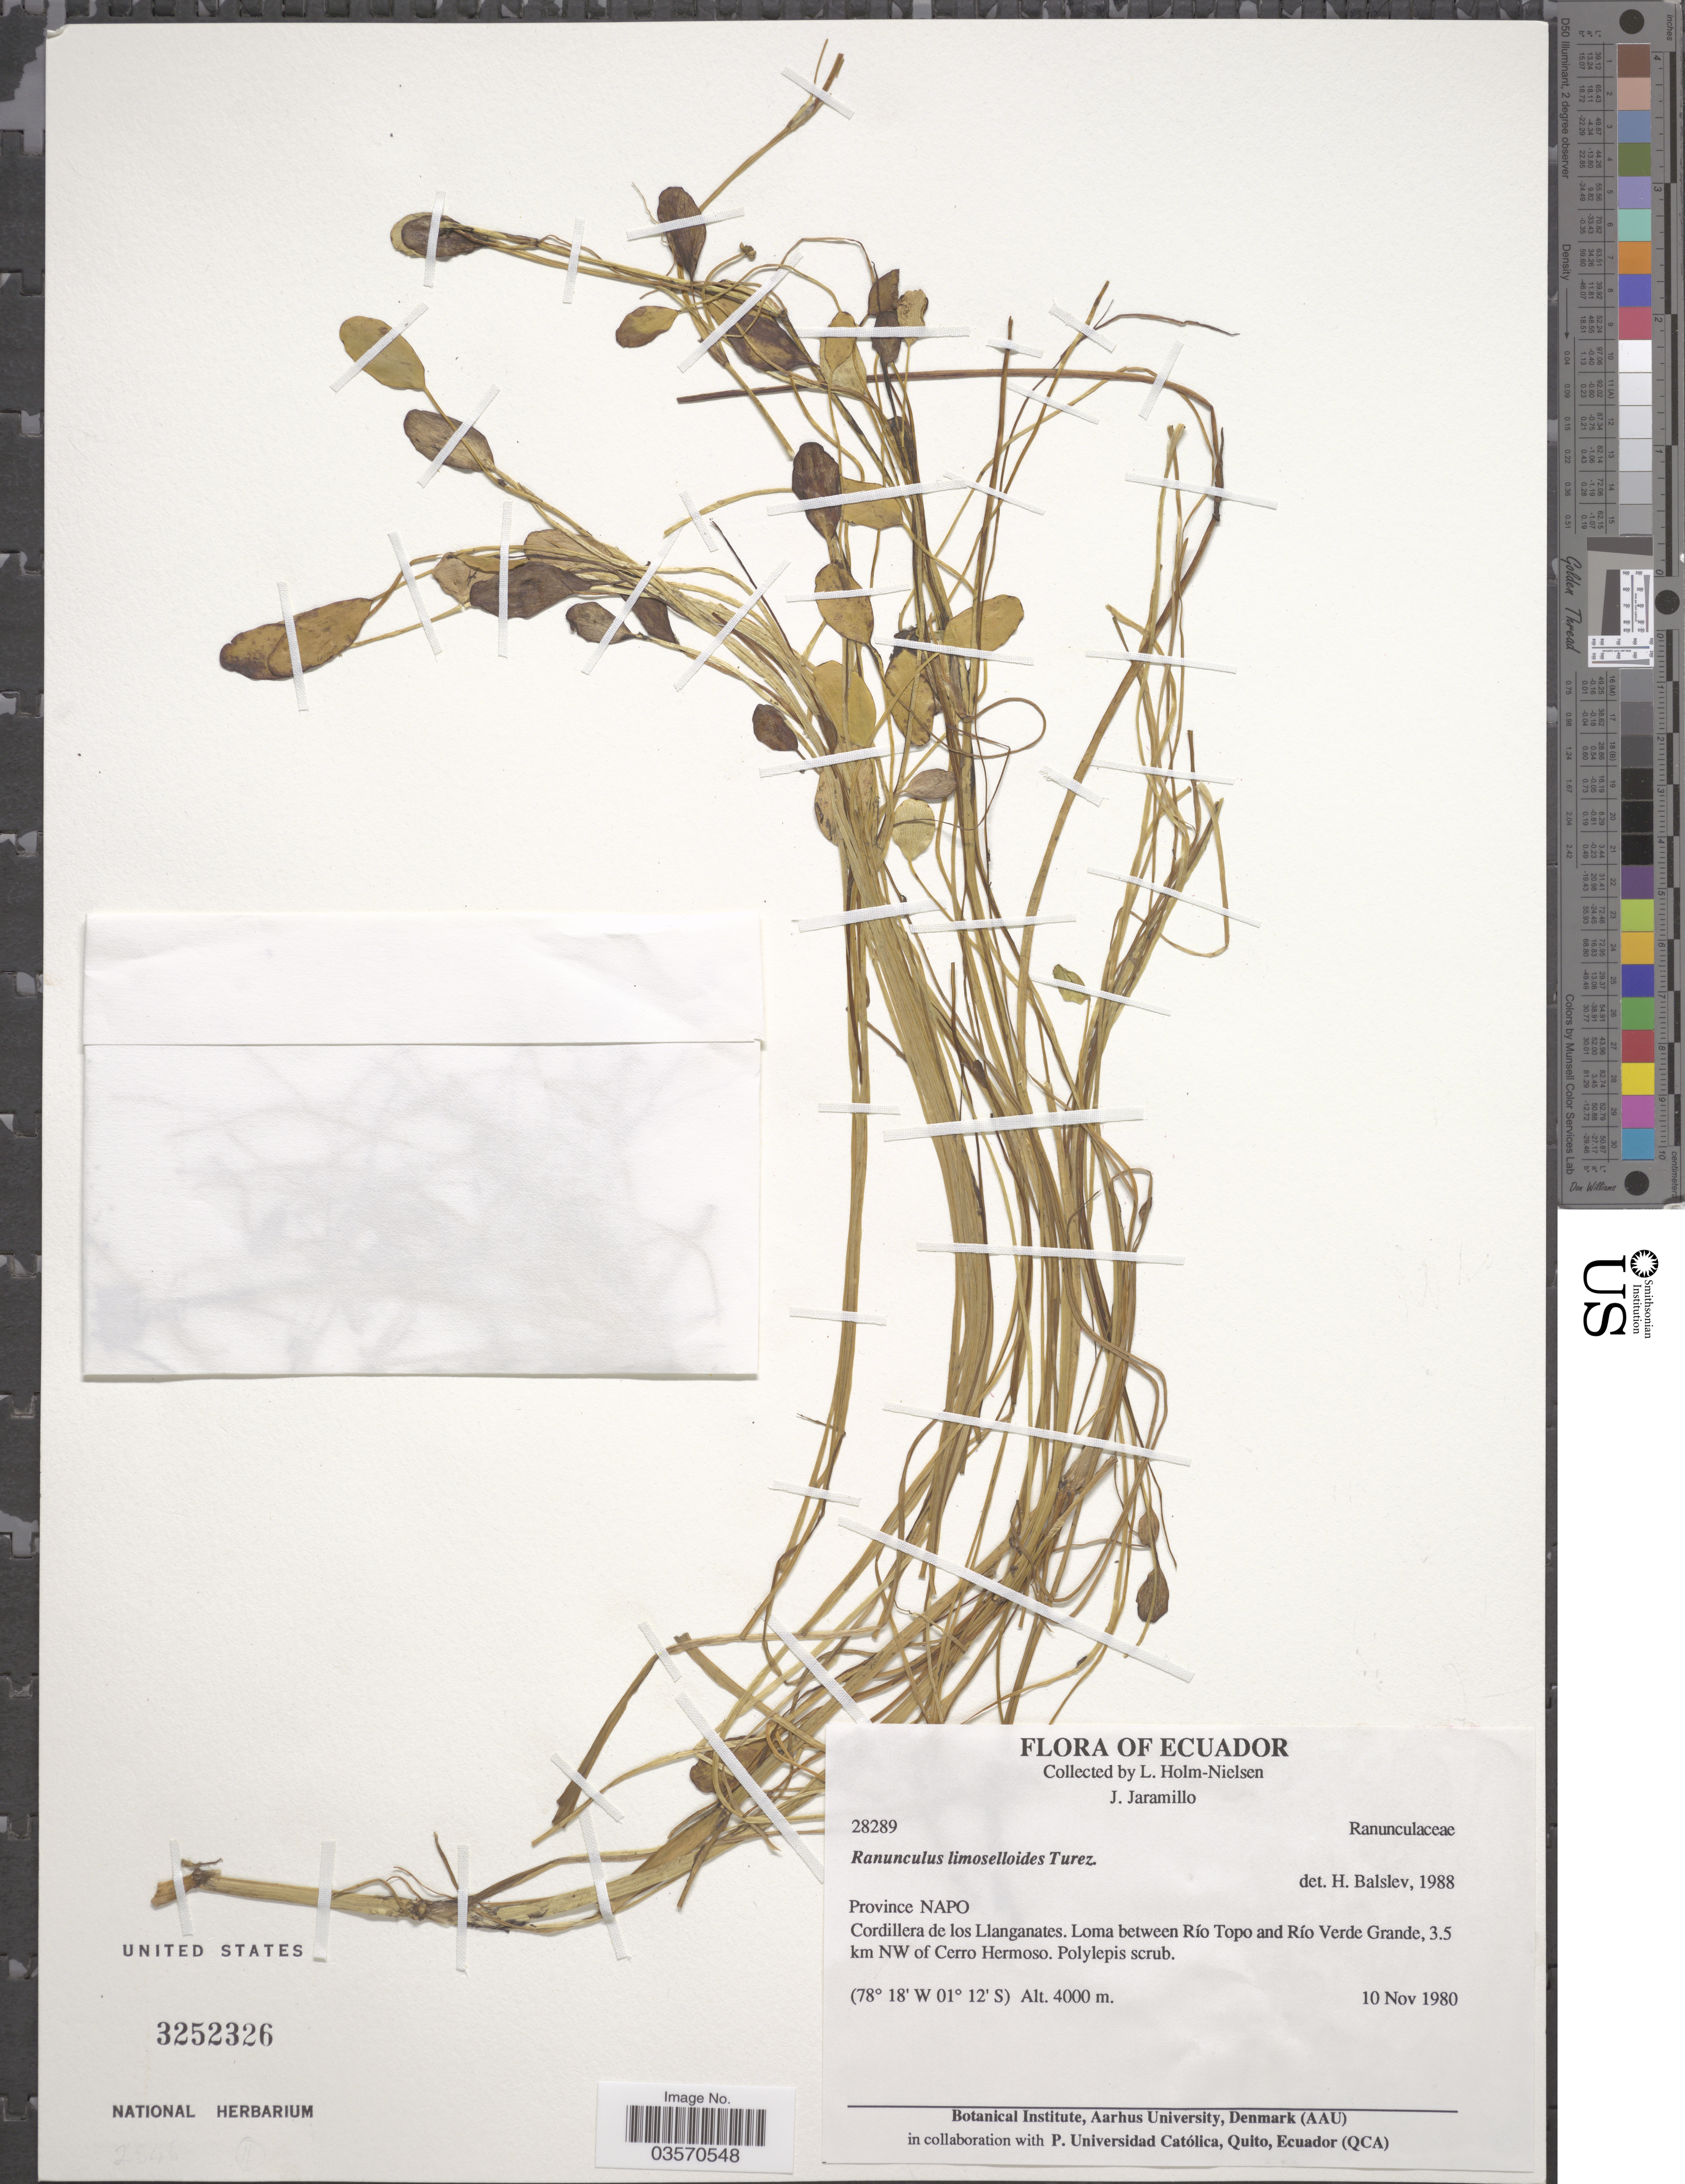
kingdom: Plantae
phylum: Tracheophyta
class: Magnoliopsida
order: Ranunculales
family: Ranunculaceae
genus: Ranunculus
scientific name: Ranunculus limoselloides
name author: Turcz.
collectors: L. Holm-Nielsen & J. Jaramillo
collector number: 28289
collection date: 1980-11-10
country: Ecuador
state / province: Napo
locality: Cordillera de los Llanganates. Loma between Río Topo and Río Verde Grande, 3.5 km NW of Cerro Hermoso.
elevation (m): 4000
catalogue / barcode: US 3252326